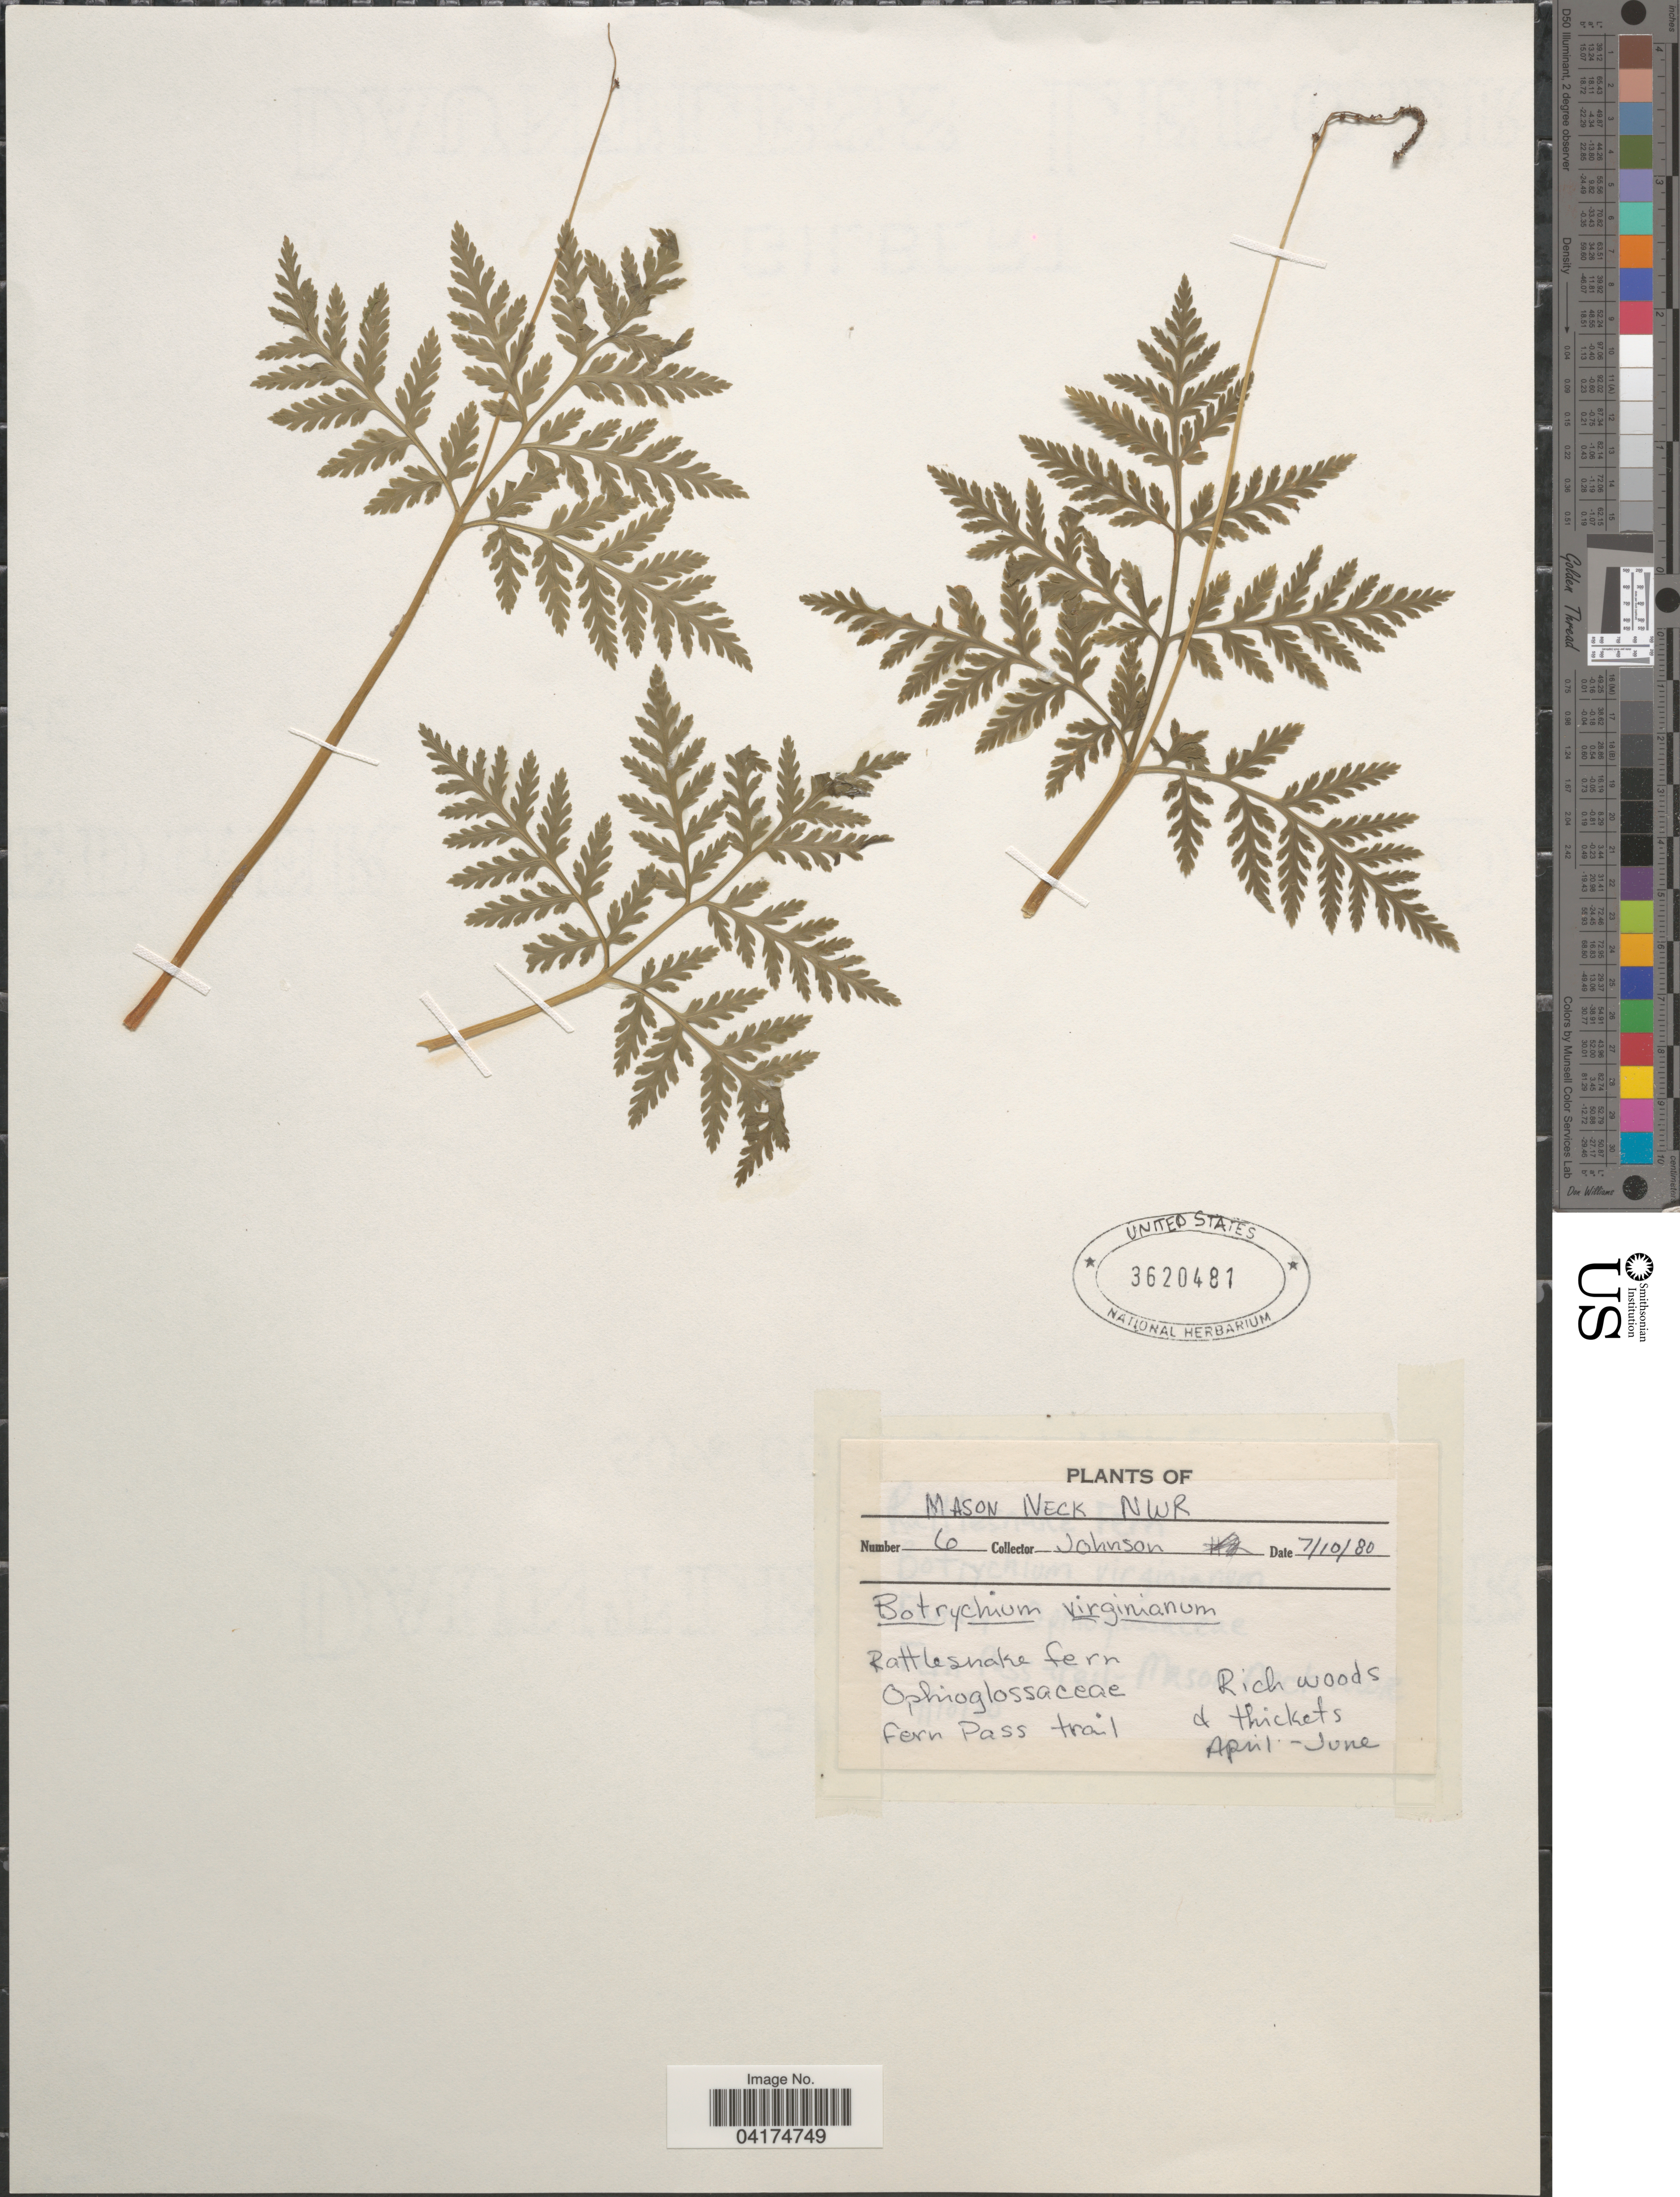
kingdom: Plantae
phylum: Tracheophyta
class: Polypodiopsida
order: Ophioglossales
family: Ophioglossaceae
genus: Botrychium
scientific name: Botrychium virginianum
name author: (L.) Sw.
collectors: -- Johnson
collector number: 6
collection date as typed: Transcribed d/m/y: 7/10/80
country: United States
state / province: Virginia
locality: Mason Neck NWR. Fern Pass trail.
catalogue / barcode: US 3620481